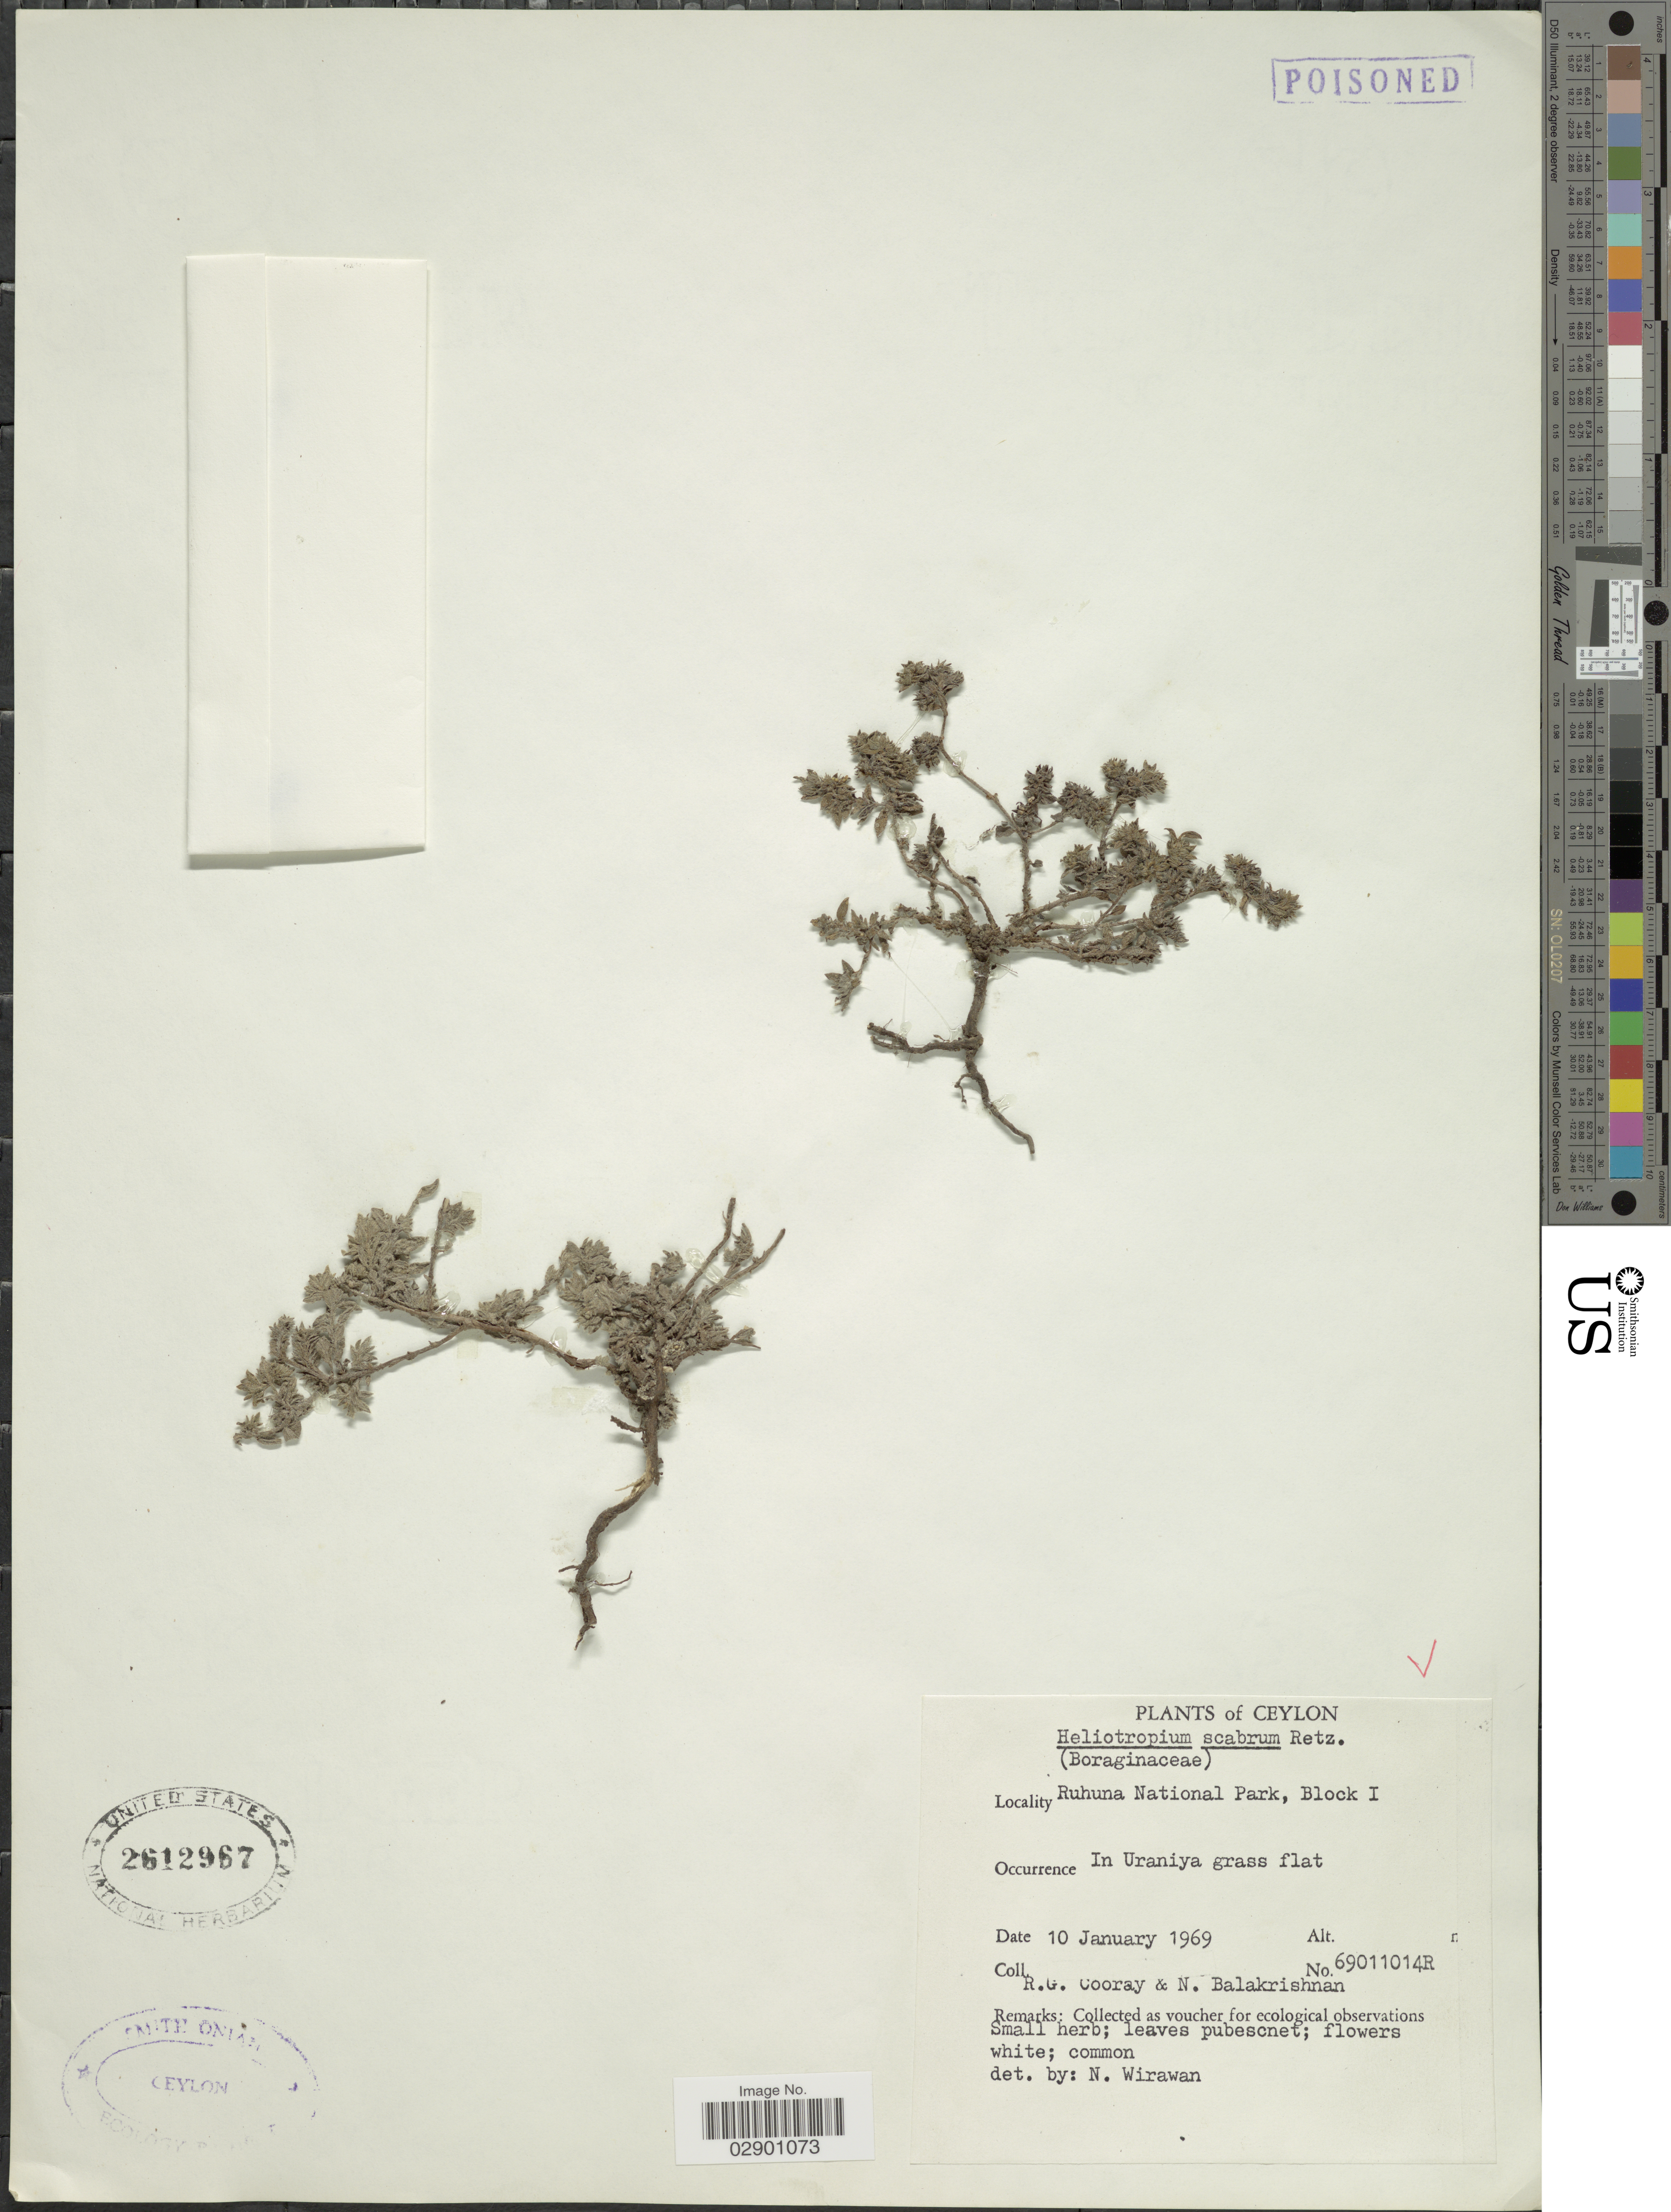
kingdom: Plantae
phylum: Tracheophyta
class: Magnoliopsida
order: Boraginales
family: Heliotropiaceae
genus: Heliotropium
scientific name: Heliotropium scabrum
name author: Retz.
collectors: R. Cooray & N. Balakrishnan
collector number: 69011014R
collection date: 1969-01-10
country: Sri Lanka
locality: Ceylon. Ruhuna National Park, Block I. In Uraniya grass flat.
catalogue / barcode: US 2612967